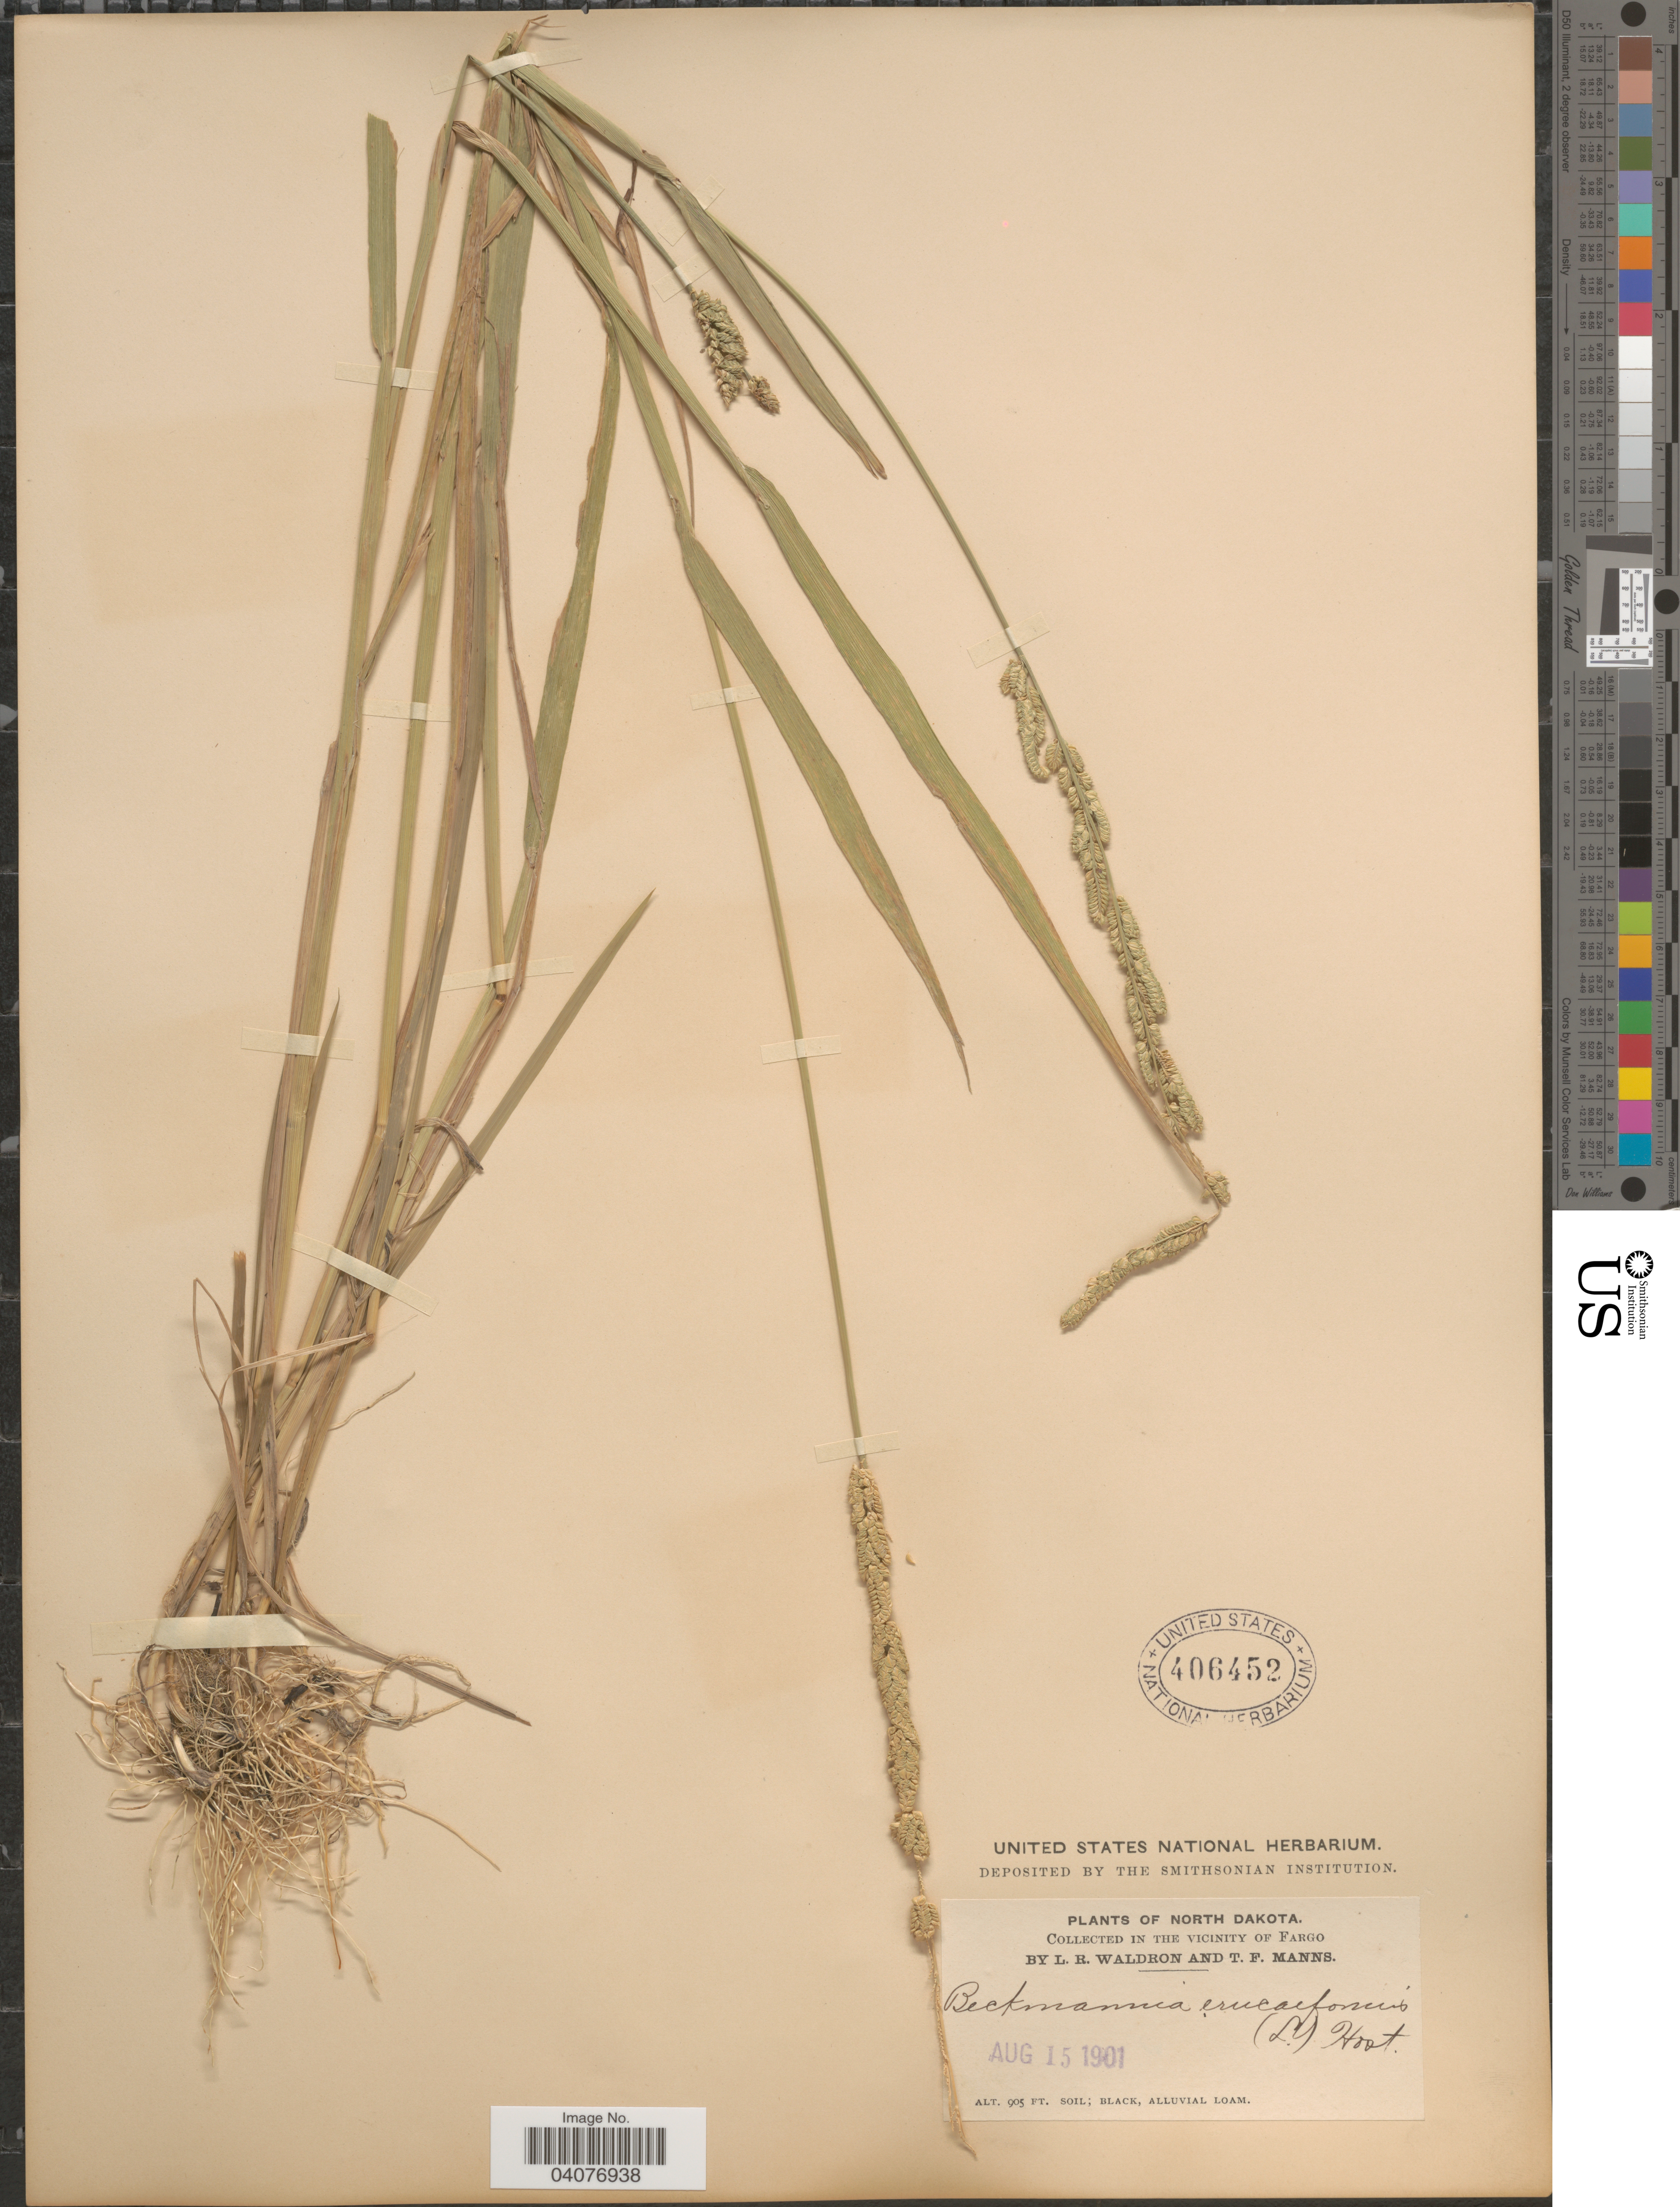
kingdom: Plantae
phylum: Tracheophyta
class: Liliopsida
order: Poales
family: Poaceae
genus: Beckmannia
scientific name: Beckmannia syzigachne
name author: (Steud.) Fernald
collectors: L. Waldron & T. Manns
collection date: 1901-08-15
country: United States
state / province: North Dakota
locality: In the vicinity of Fargo.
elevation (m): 276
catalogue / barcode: US 406452